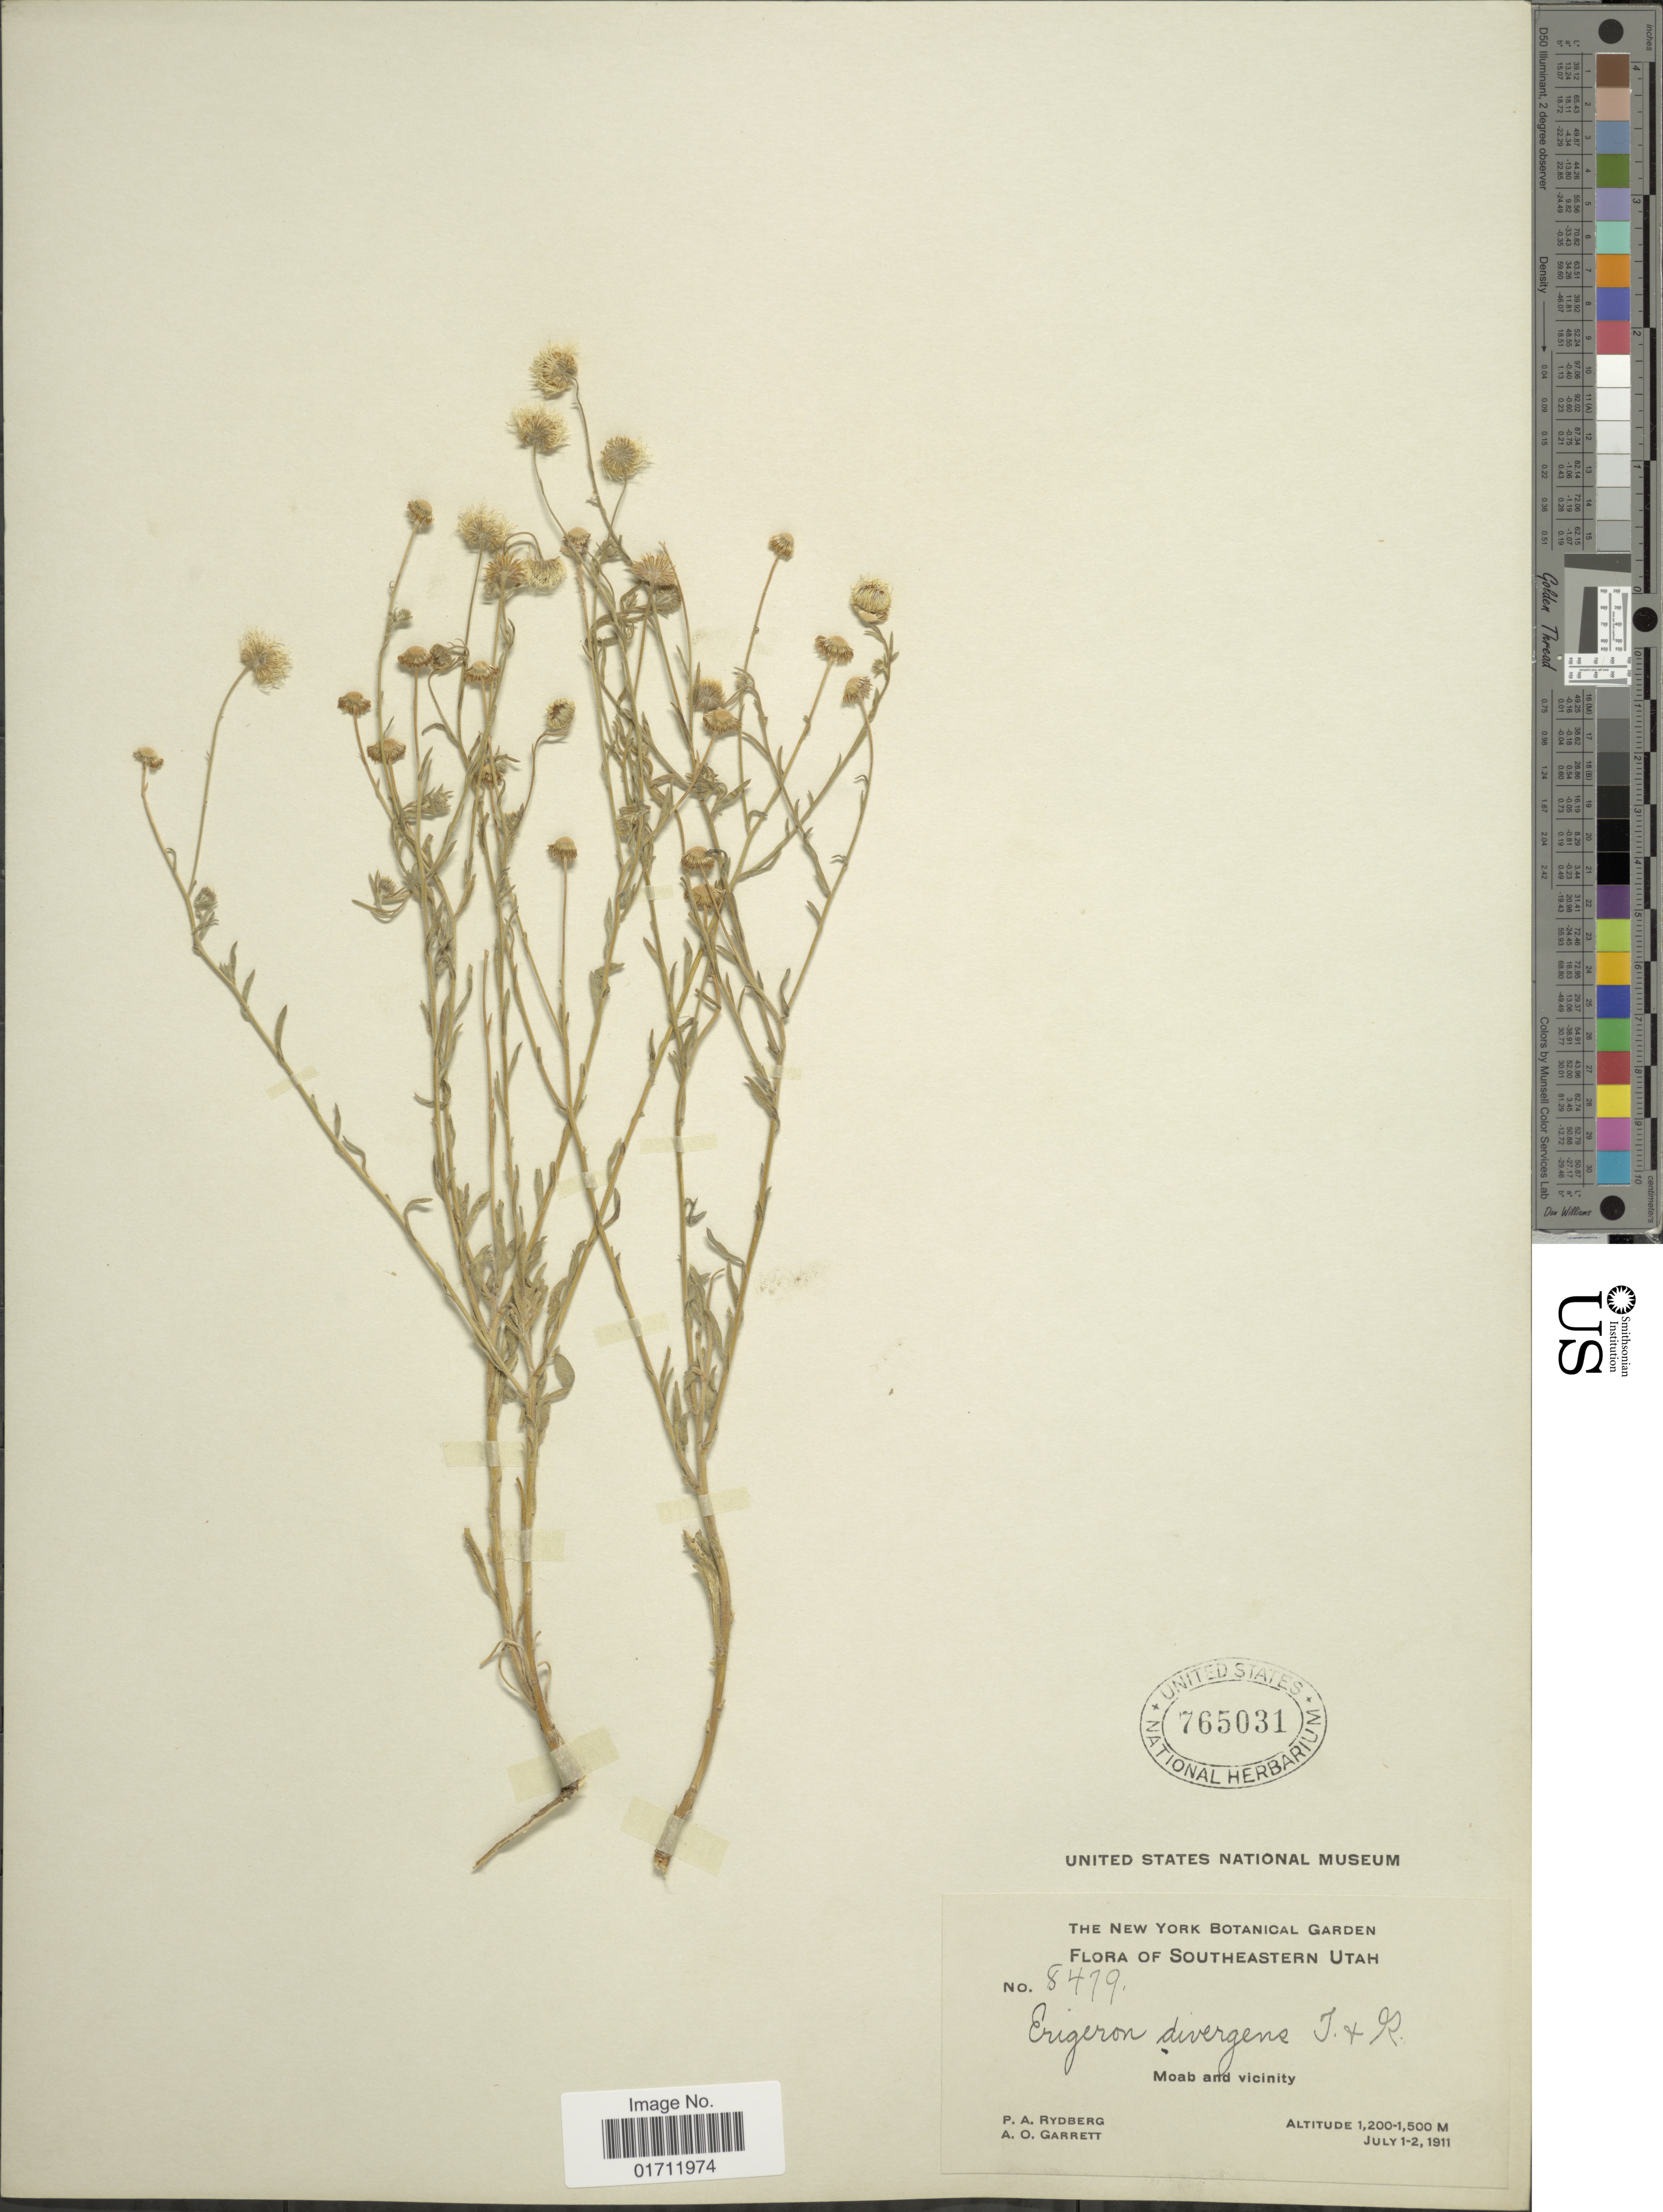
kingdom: Plantae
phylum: Tracheophyta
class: Magnoliopsida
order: Asterales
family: Asteraceae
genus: Erigeron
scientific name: Erigeron divergens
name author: Torr. & A. Gray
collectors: P. A. Rydberg & A. O. Garrett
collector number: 8479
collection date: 1911-07-01/1911-07-02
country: United States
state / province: Utah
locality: Southeastern Utah, Moab and vicinity.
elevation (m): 1200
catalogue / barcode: US 765031